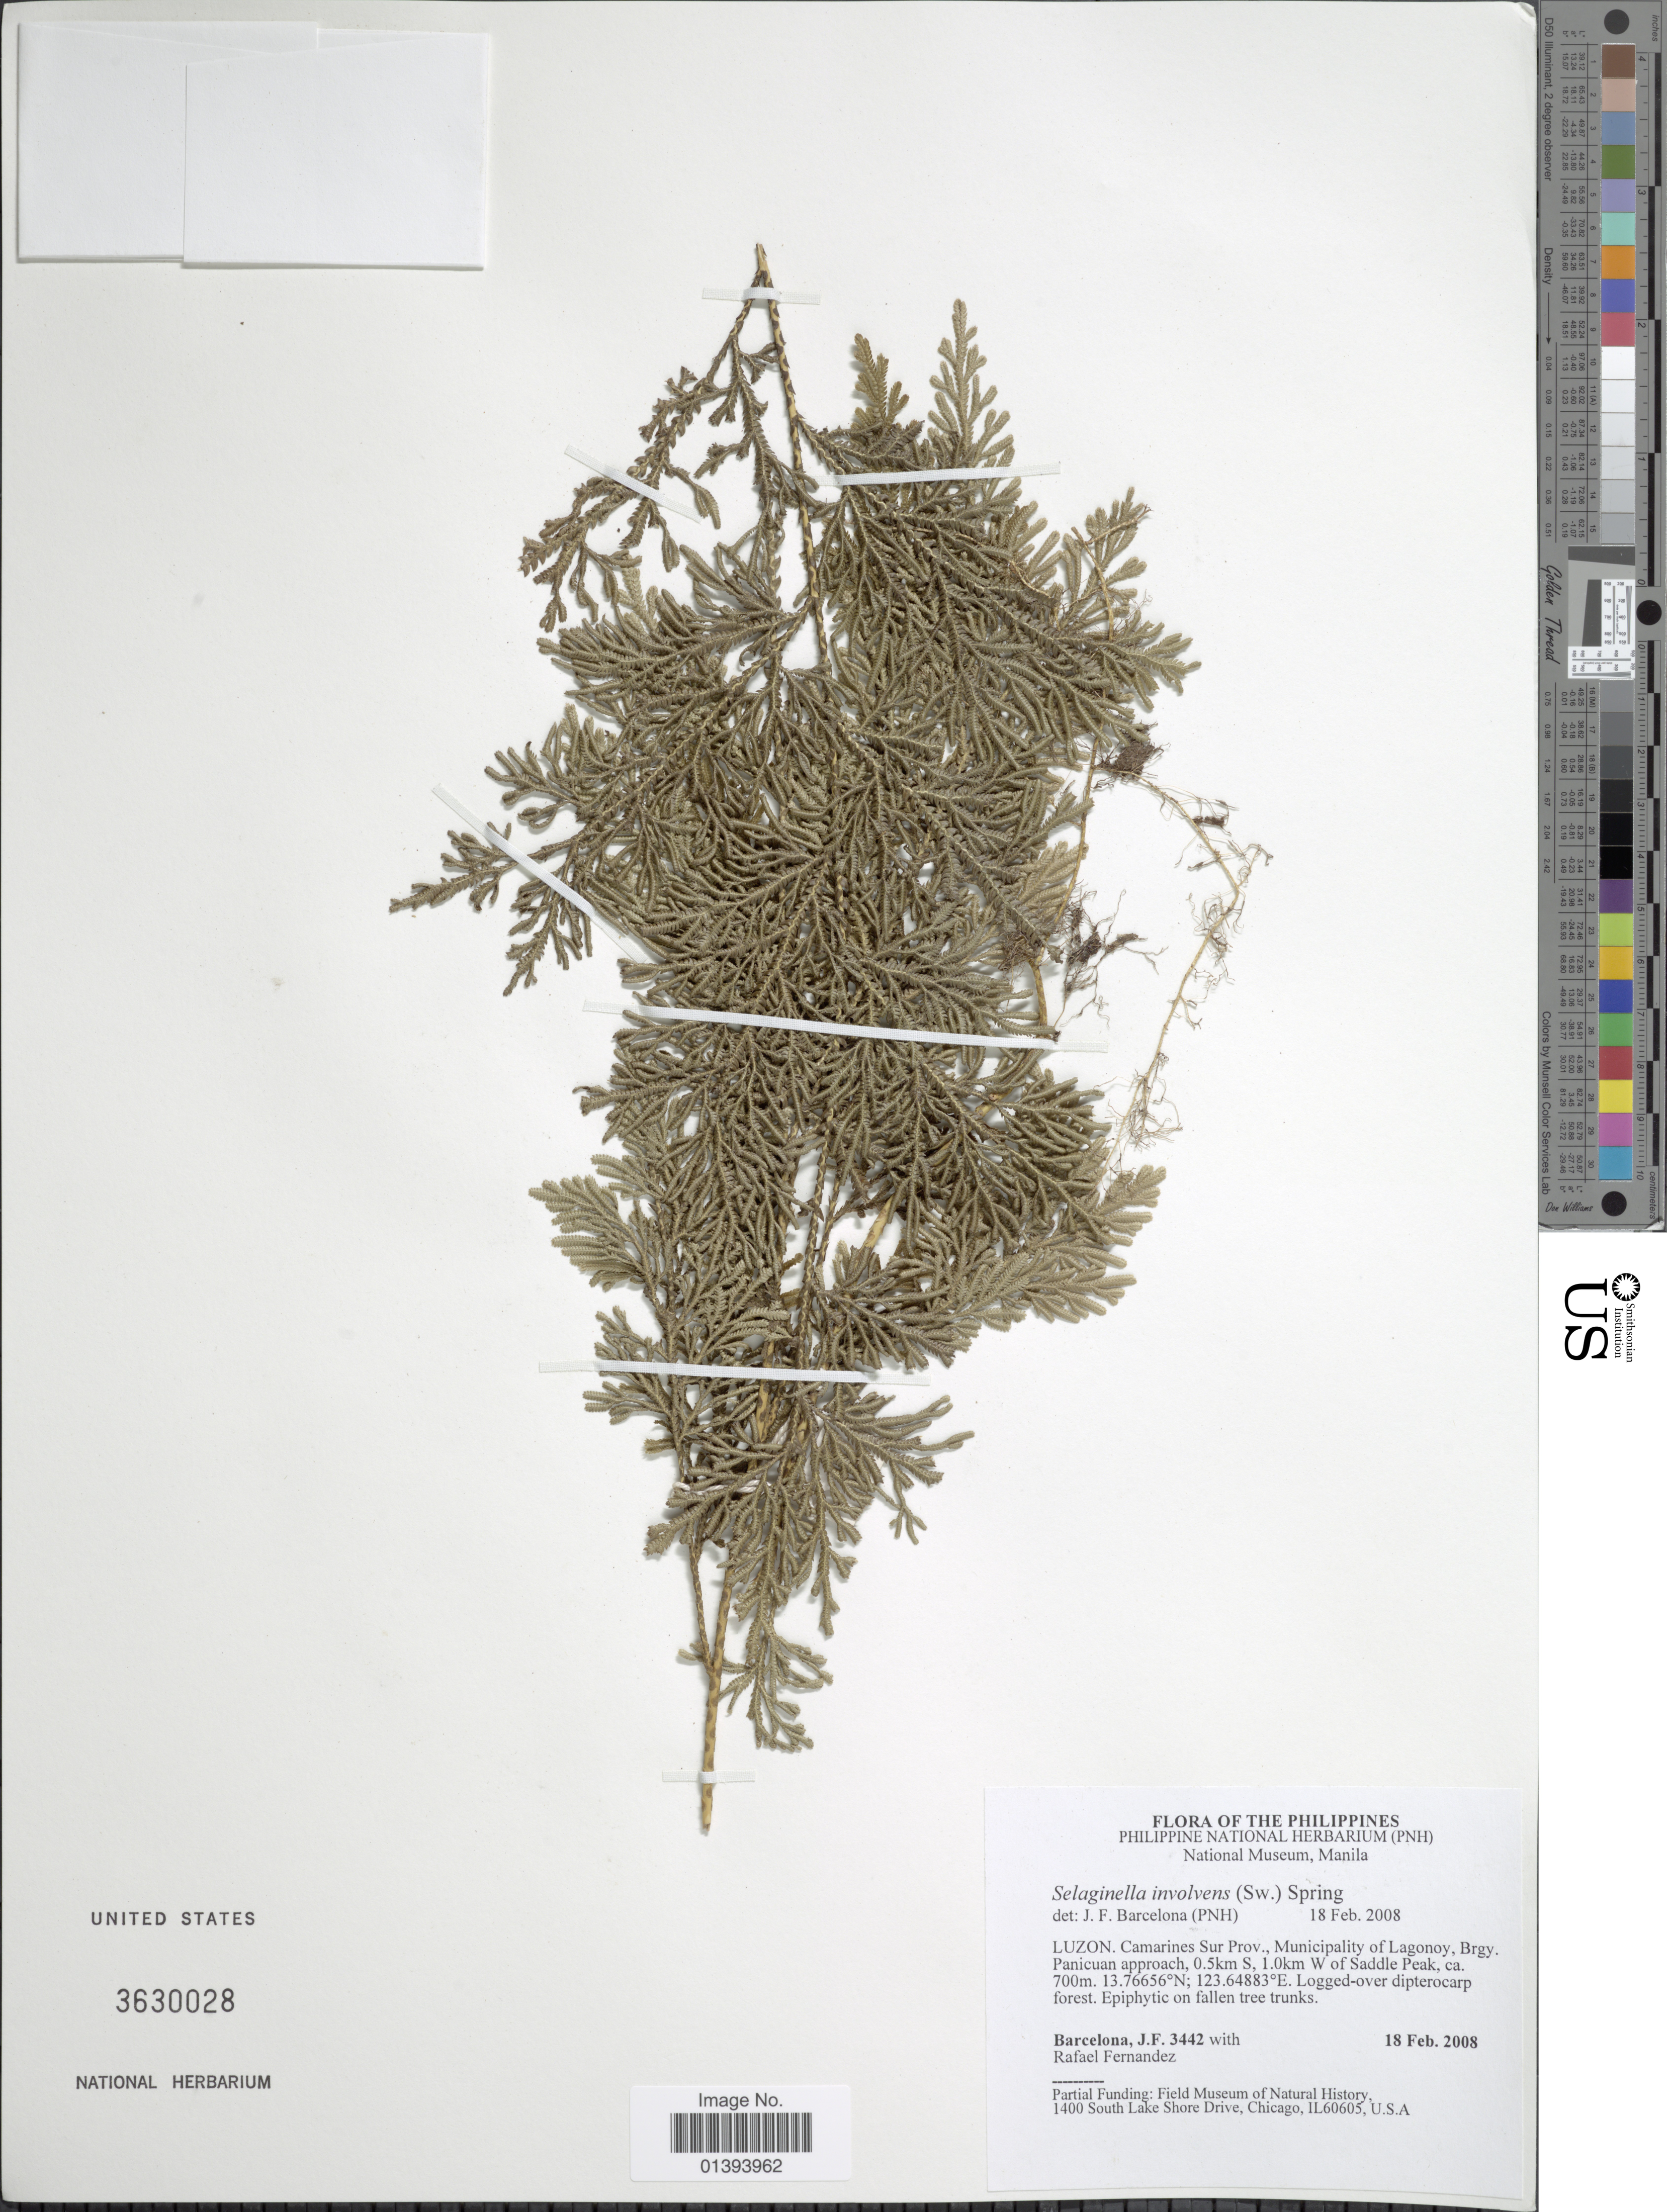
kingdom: Plantae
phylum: Tracheophyta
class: Lycopodiopsida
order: Selaginellales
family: Selaginellaceae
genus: Selaginella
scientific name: Selaginella involvens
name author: (Sw.) Spring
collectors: J. F. Barcelona & R. Fernandez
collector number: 3442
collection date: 2008-02-18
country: Philippines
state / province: Central Luzon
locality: Luzon, Camarines Sur. Prov. Municipality of Lagonoy, Brgy. Panicuan approach, 0.5km S, 1.0km W of Saddle Peak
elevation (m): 700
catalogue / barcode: US 3630028